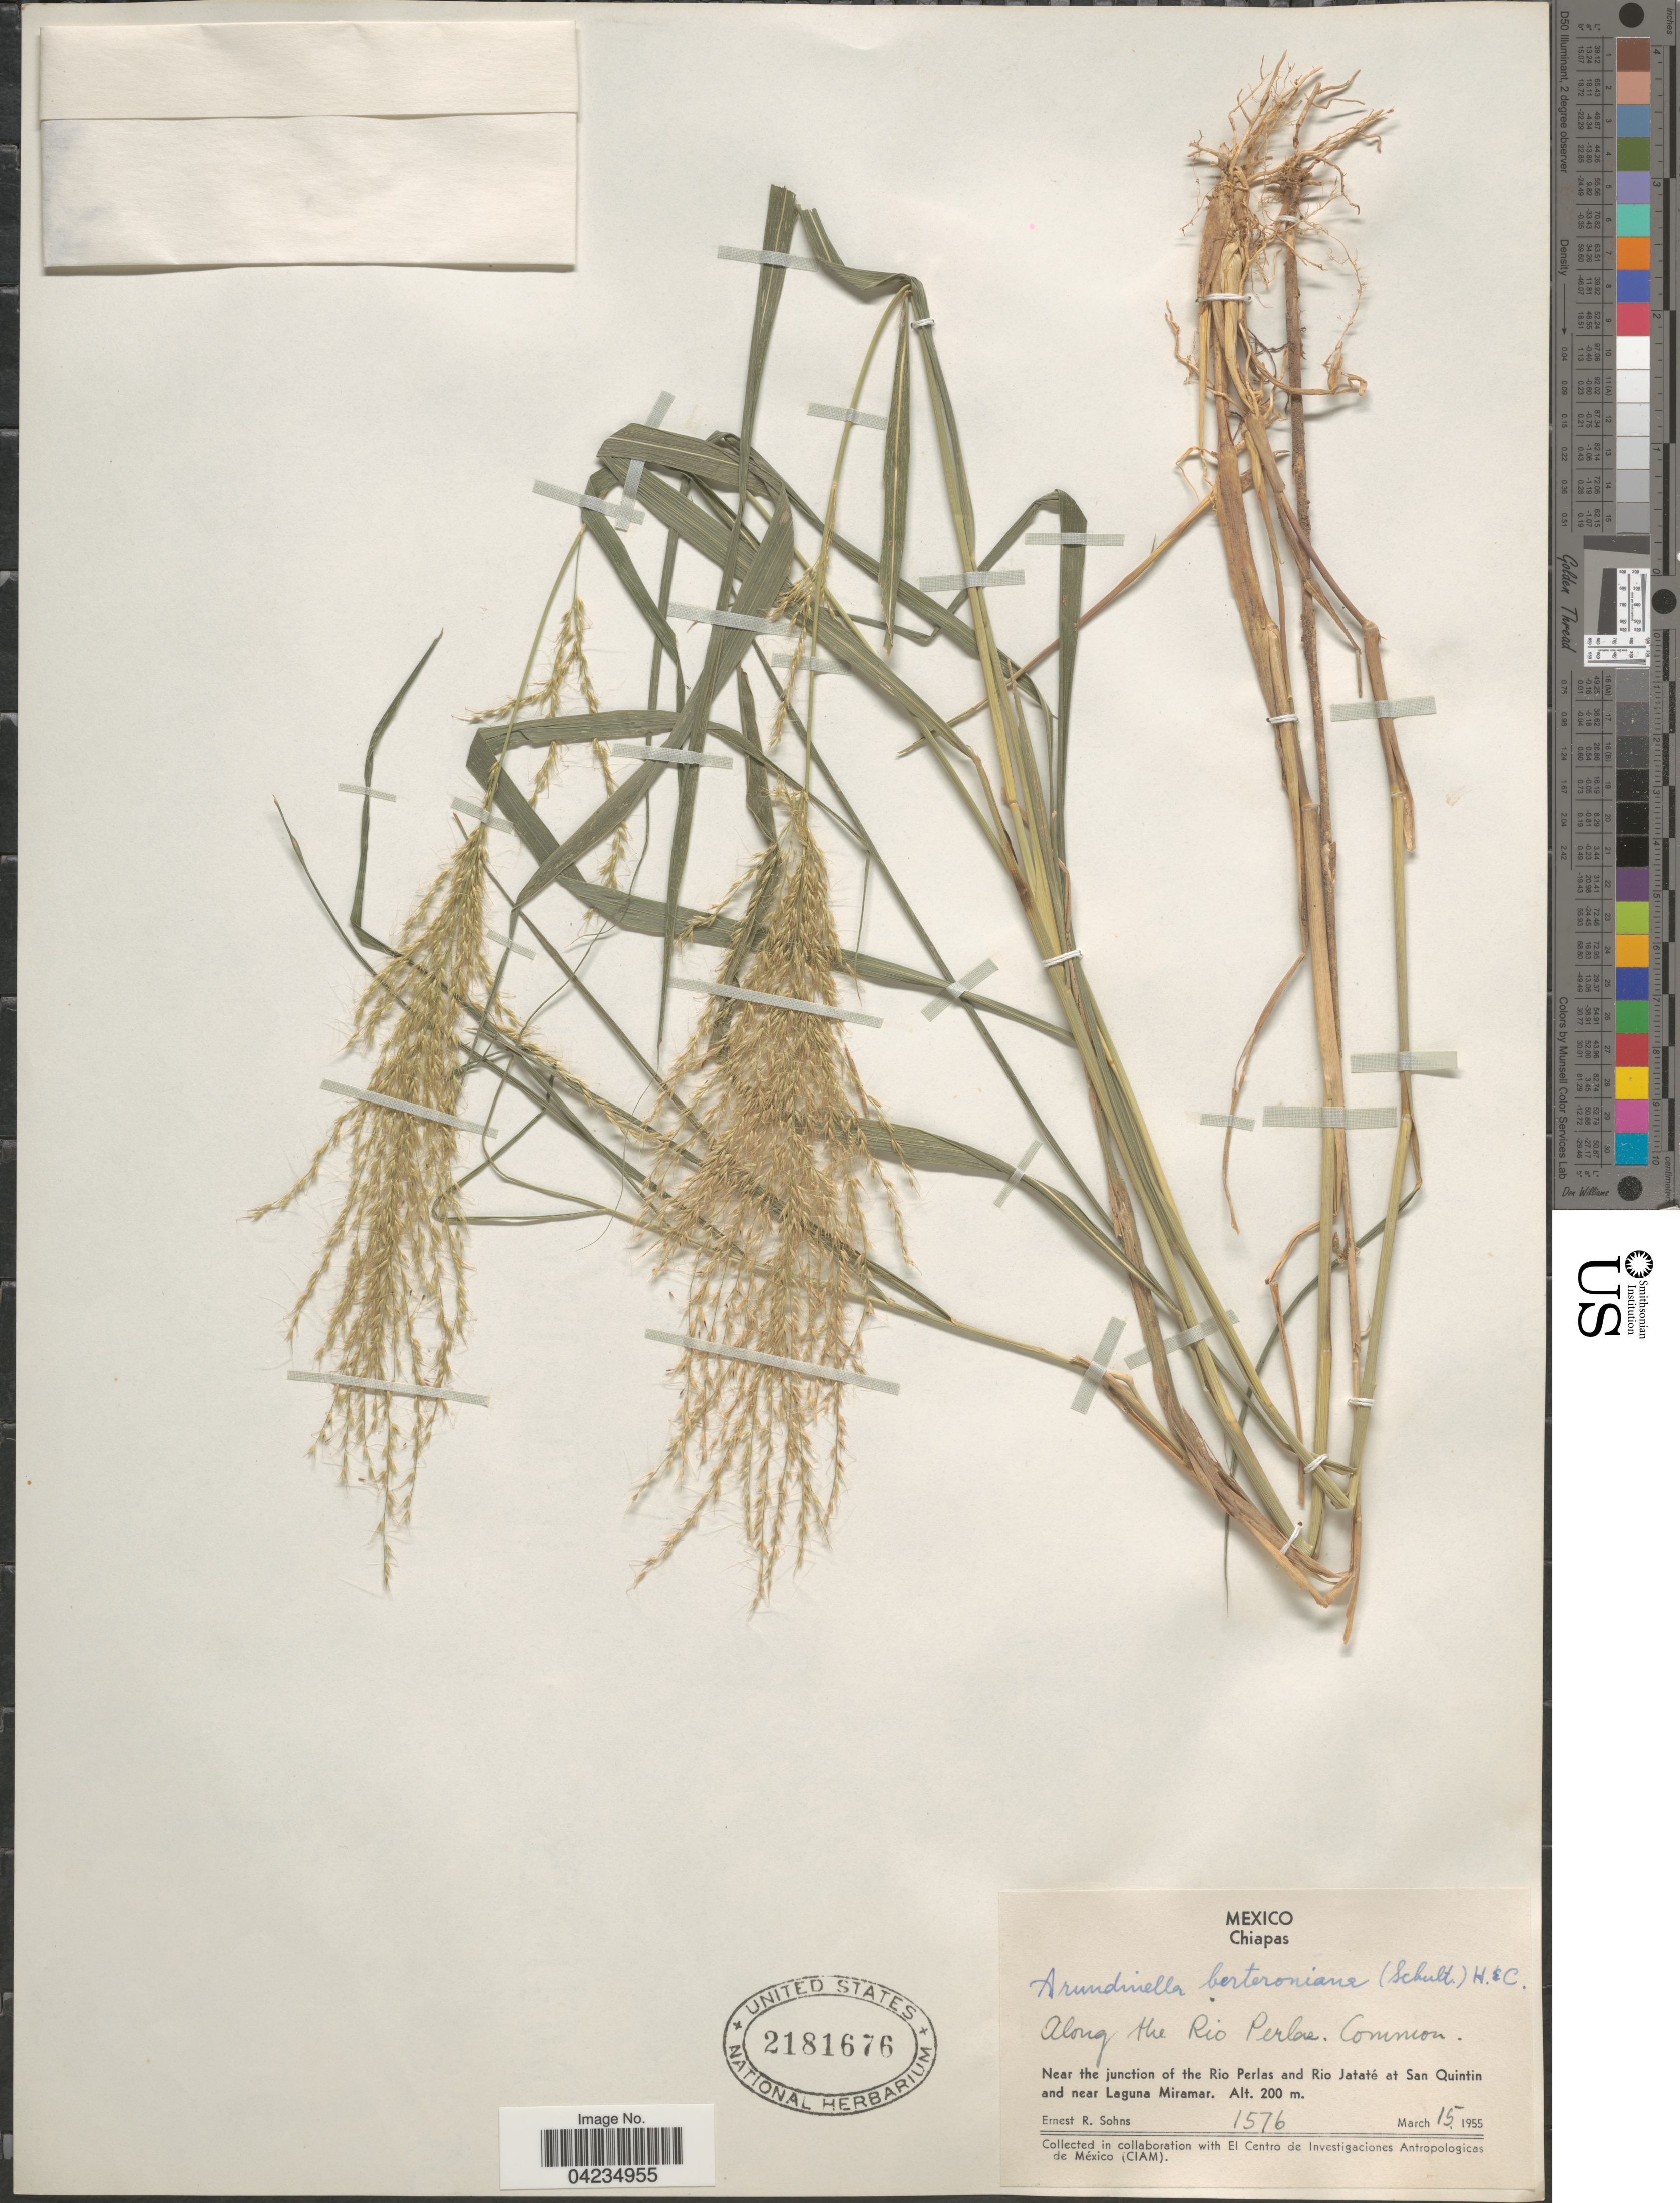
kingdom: Plantae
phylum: Tracheophyta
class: Liliopsida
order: Poales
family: Poaceae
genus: Arundinella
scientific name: Arundinella berteroniana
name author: (Schult.) Hitchc. & Chase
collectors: E. R. Sohns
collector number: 1576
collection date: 1955-03-15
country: Mexico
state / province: Chiapas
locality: Along the Rio Perlas. Near the junction of the Rio Perlas and Rio Jataté at San Quintin and near Laguna Miramar.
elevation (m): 200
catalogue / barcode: US 2181676